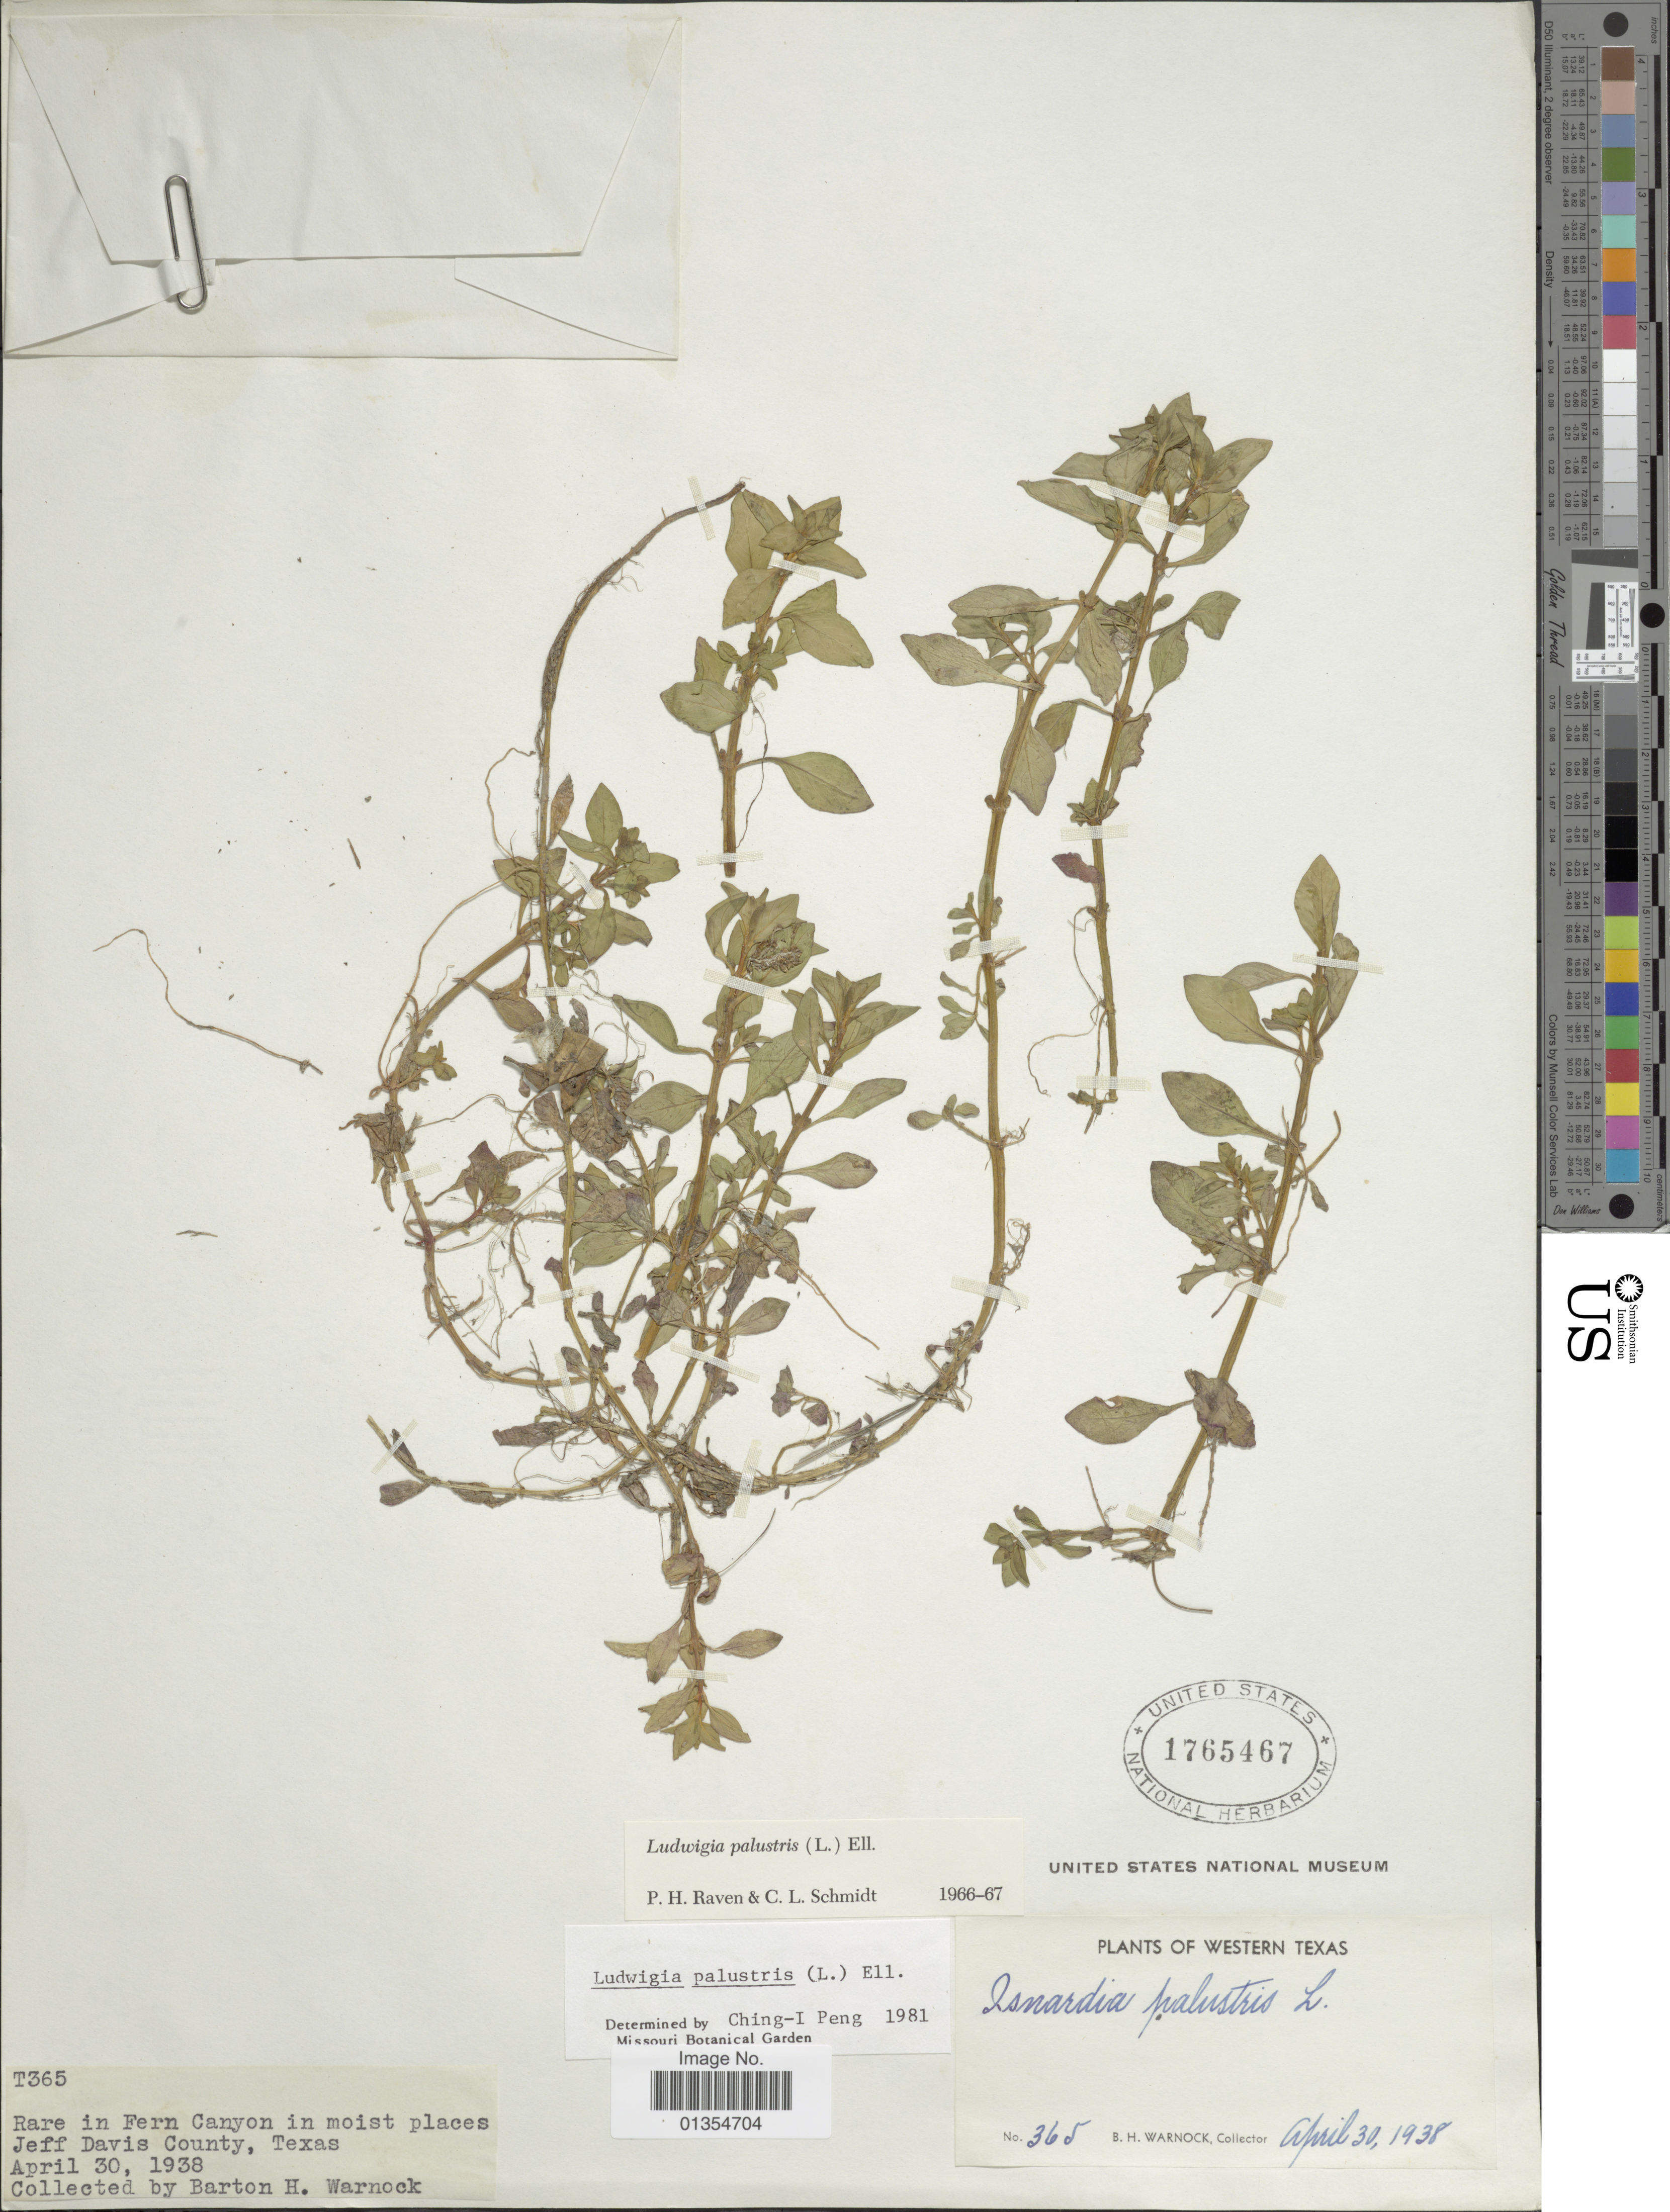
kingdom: Plantae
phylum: Tracheophyta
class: Magnoliopsida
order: Myrtales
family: Onagraceae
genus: Ludwigia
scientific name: Ludwigia palustris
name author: (L.) Elliott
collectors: B. H. Warnock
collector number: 365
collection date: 1938-04-30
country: United States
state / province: Texas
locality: Western Texas, Jeff Davis County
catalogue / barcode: US 1765467